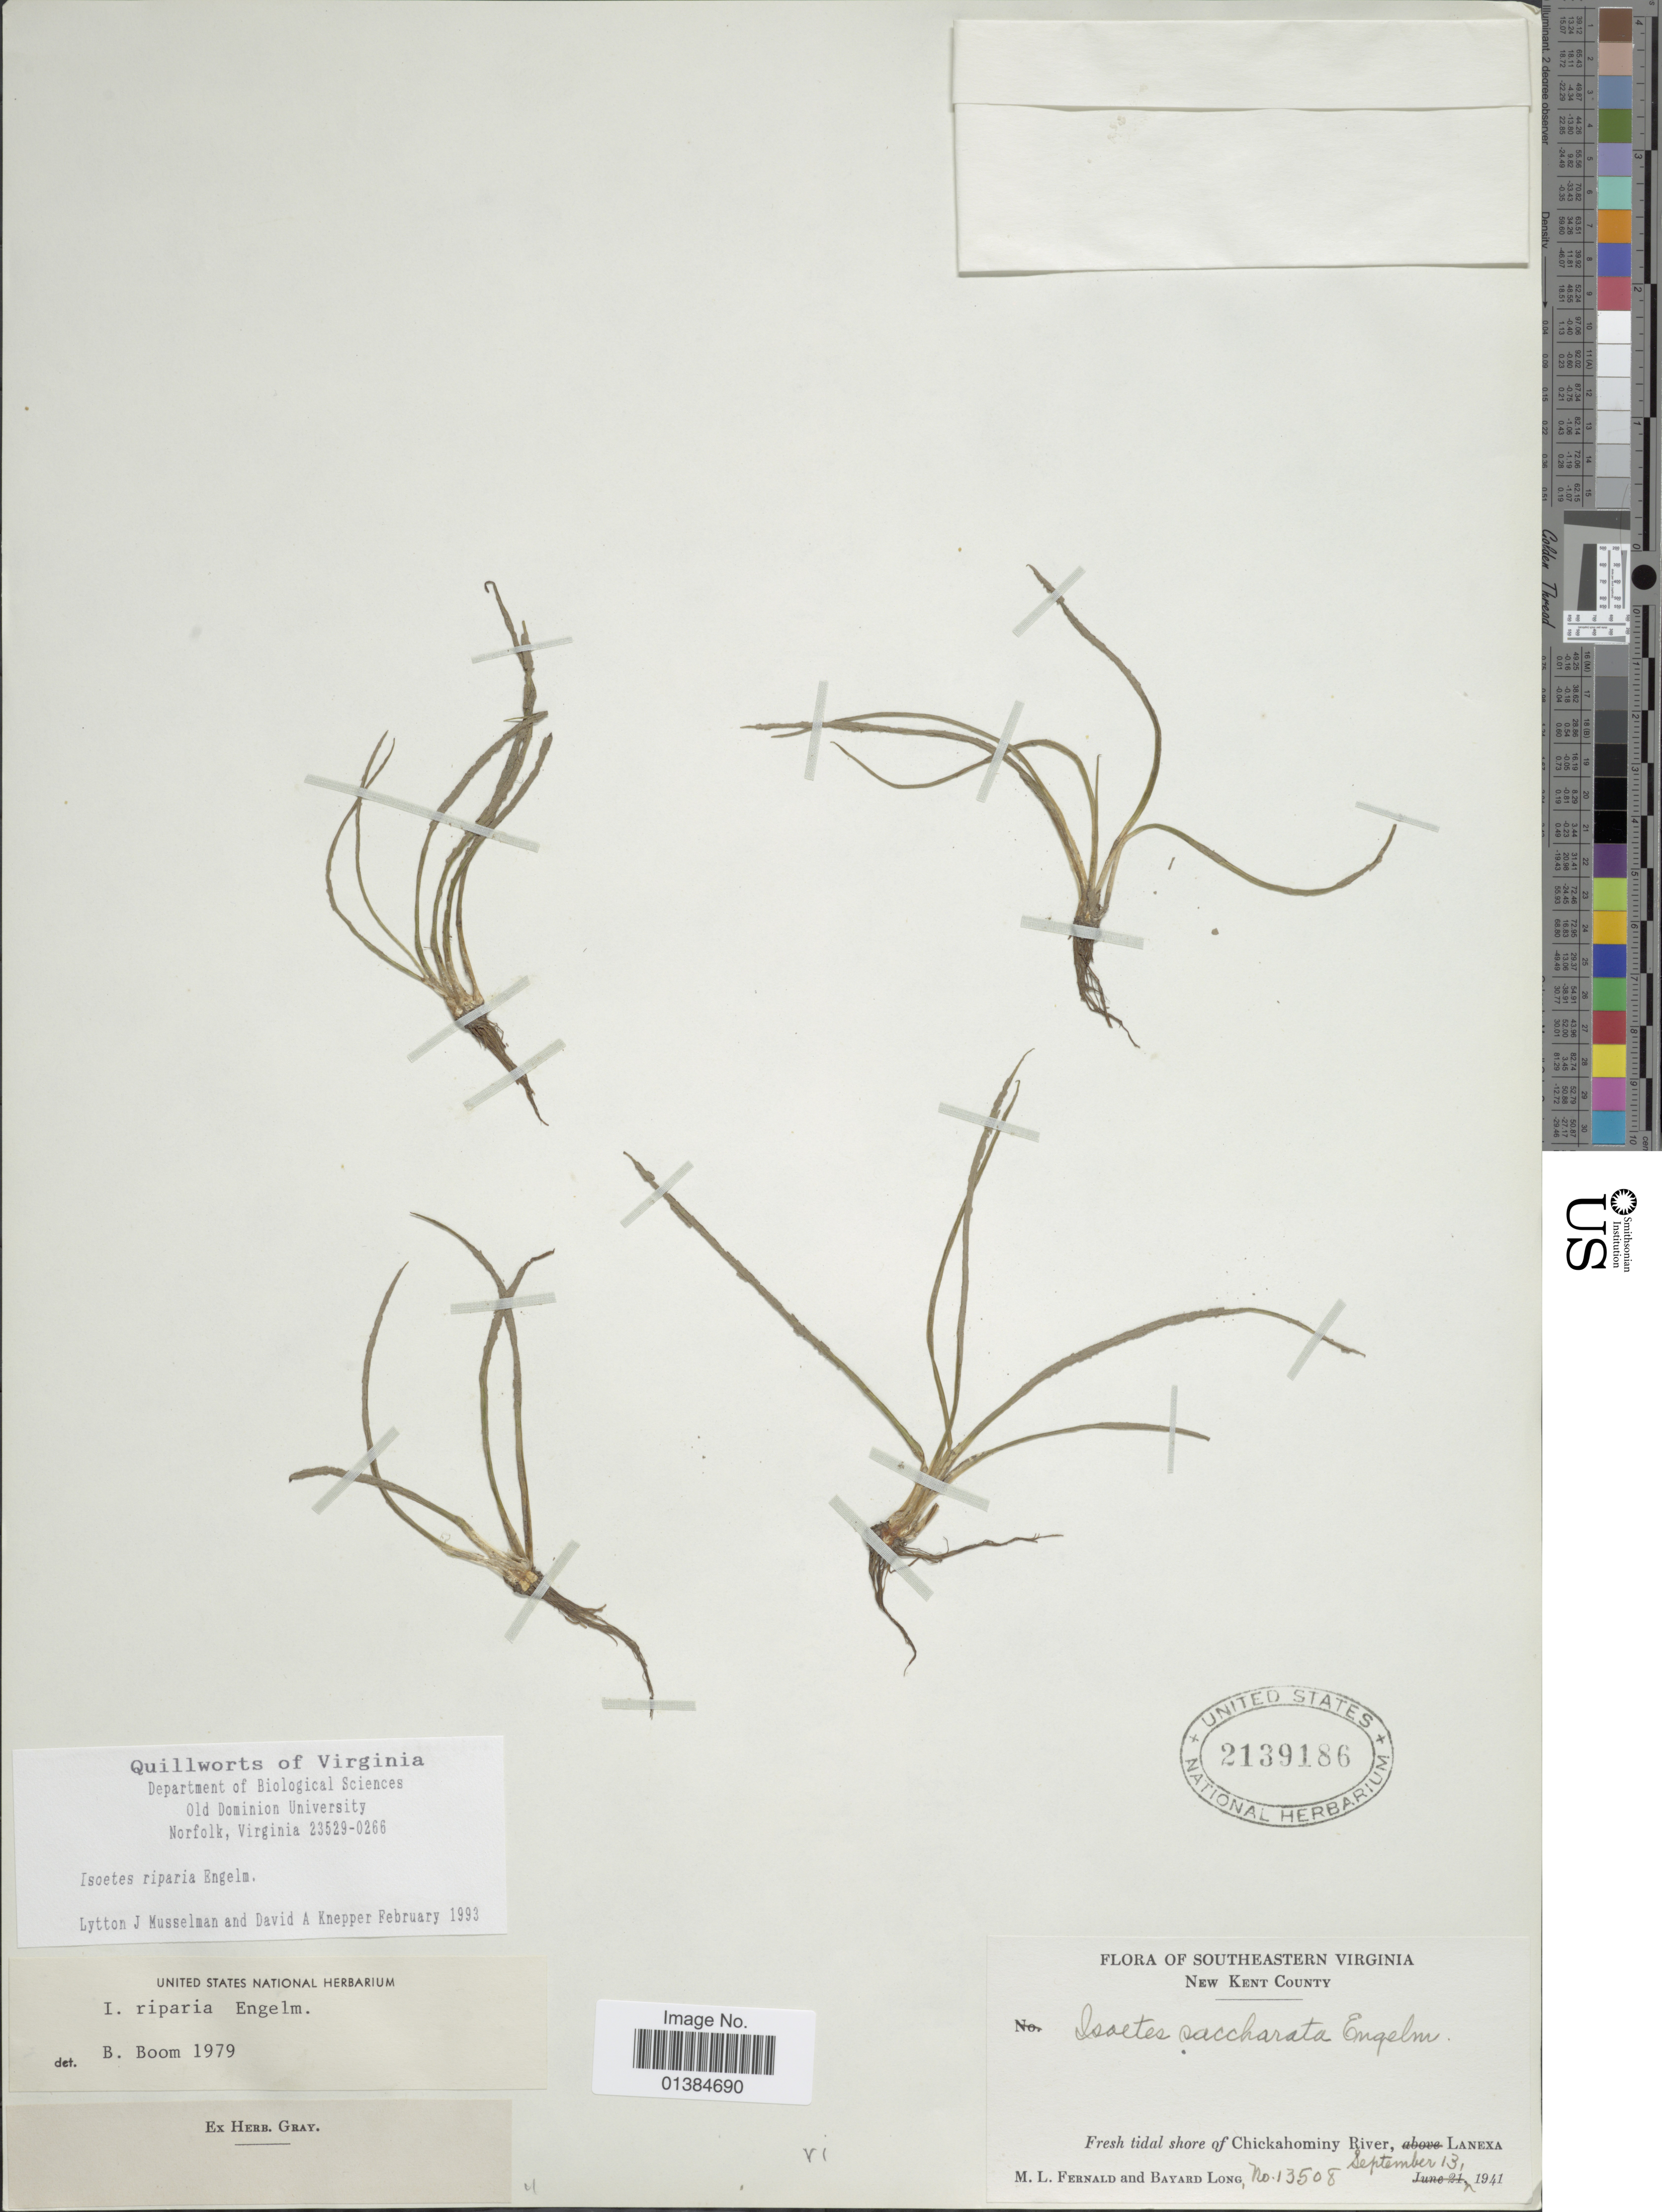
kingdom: Plantae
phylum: Tracheophyta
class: Lycopodiopsida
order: Isoetales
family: Isoetaceae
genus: Isoetes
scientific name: Isoetes riparia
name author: Engelm. ex A. Braun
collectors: M. L. Fernald & B. H. Long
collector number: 13508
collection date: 1941-09-13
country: United States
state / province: Virginia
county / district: New Kent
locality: Southeastern Virginia. New Kent County. Fresh tidal shore of Chickahominy River, Lanexa.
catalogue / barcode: US 2139186